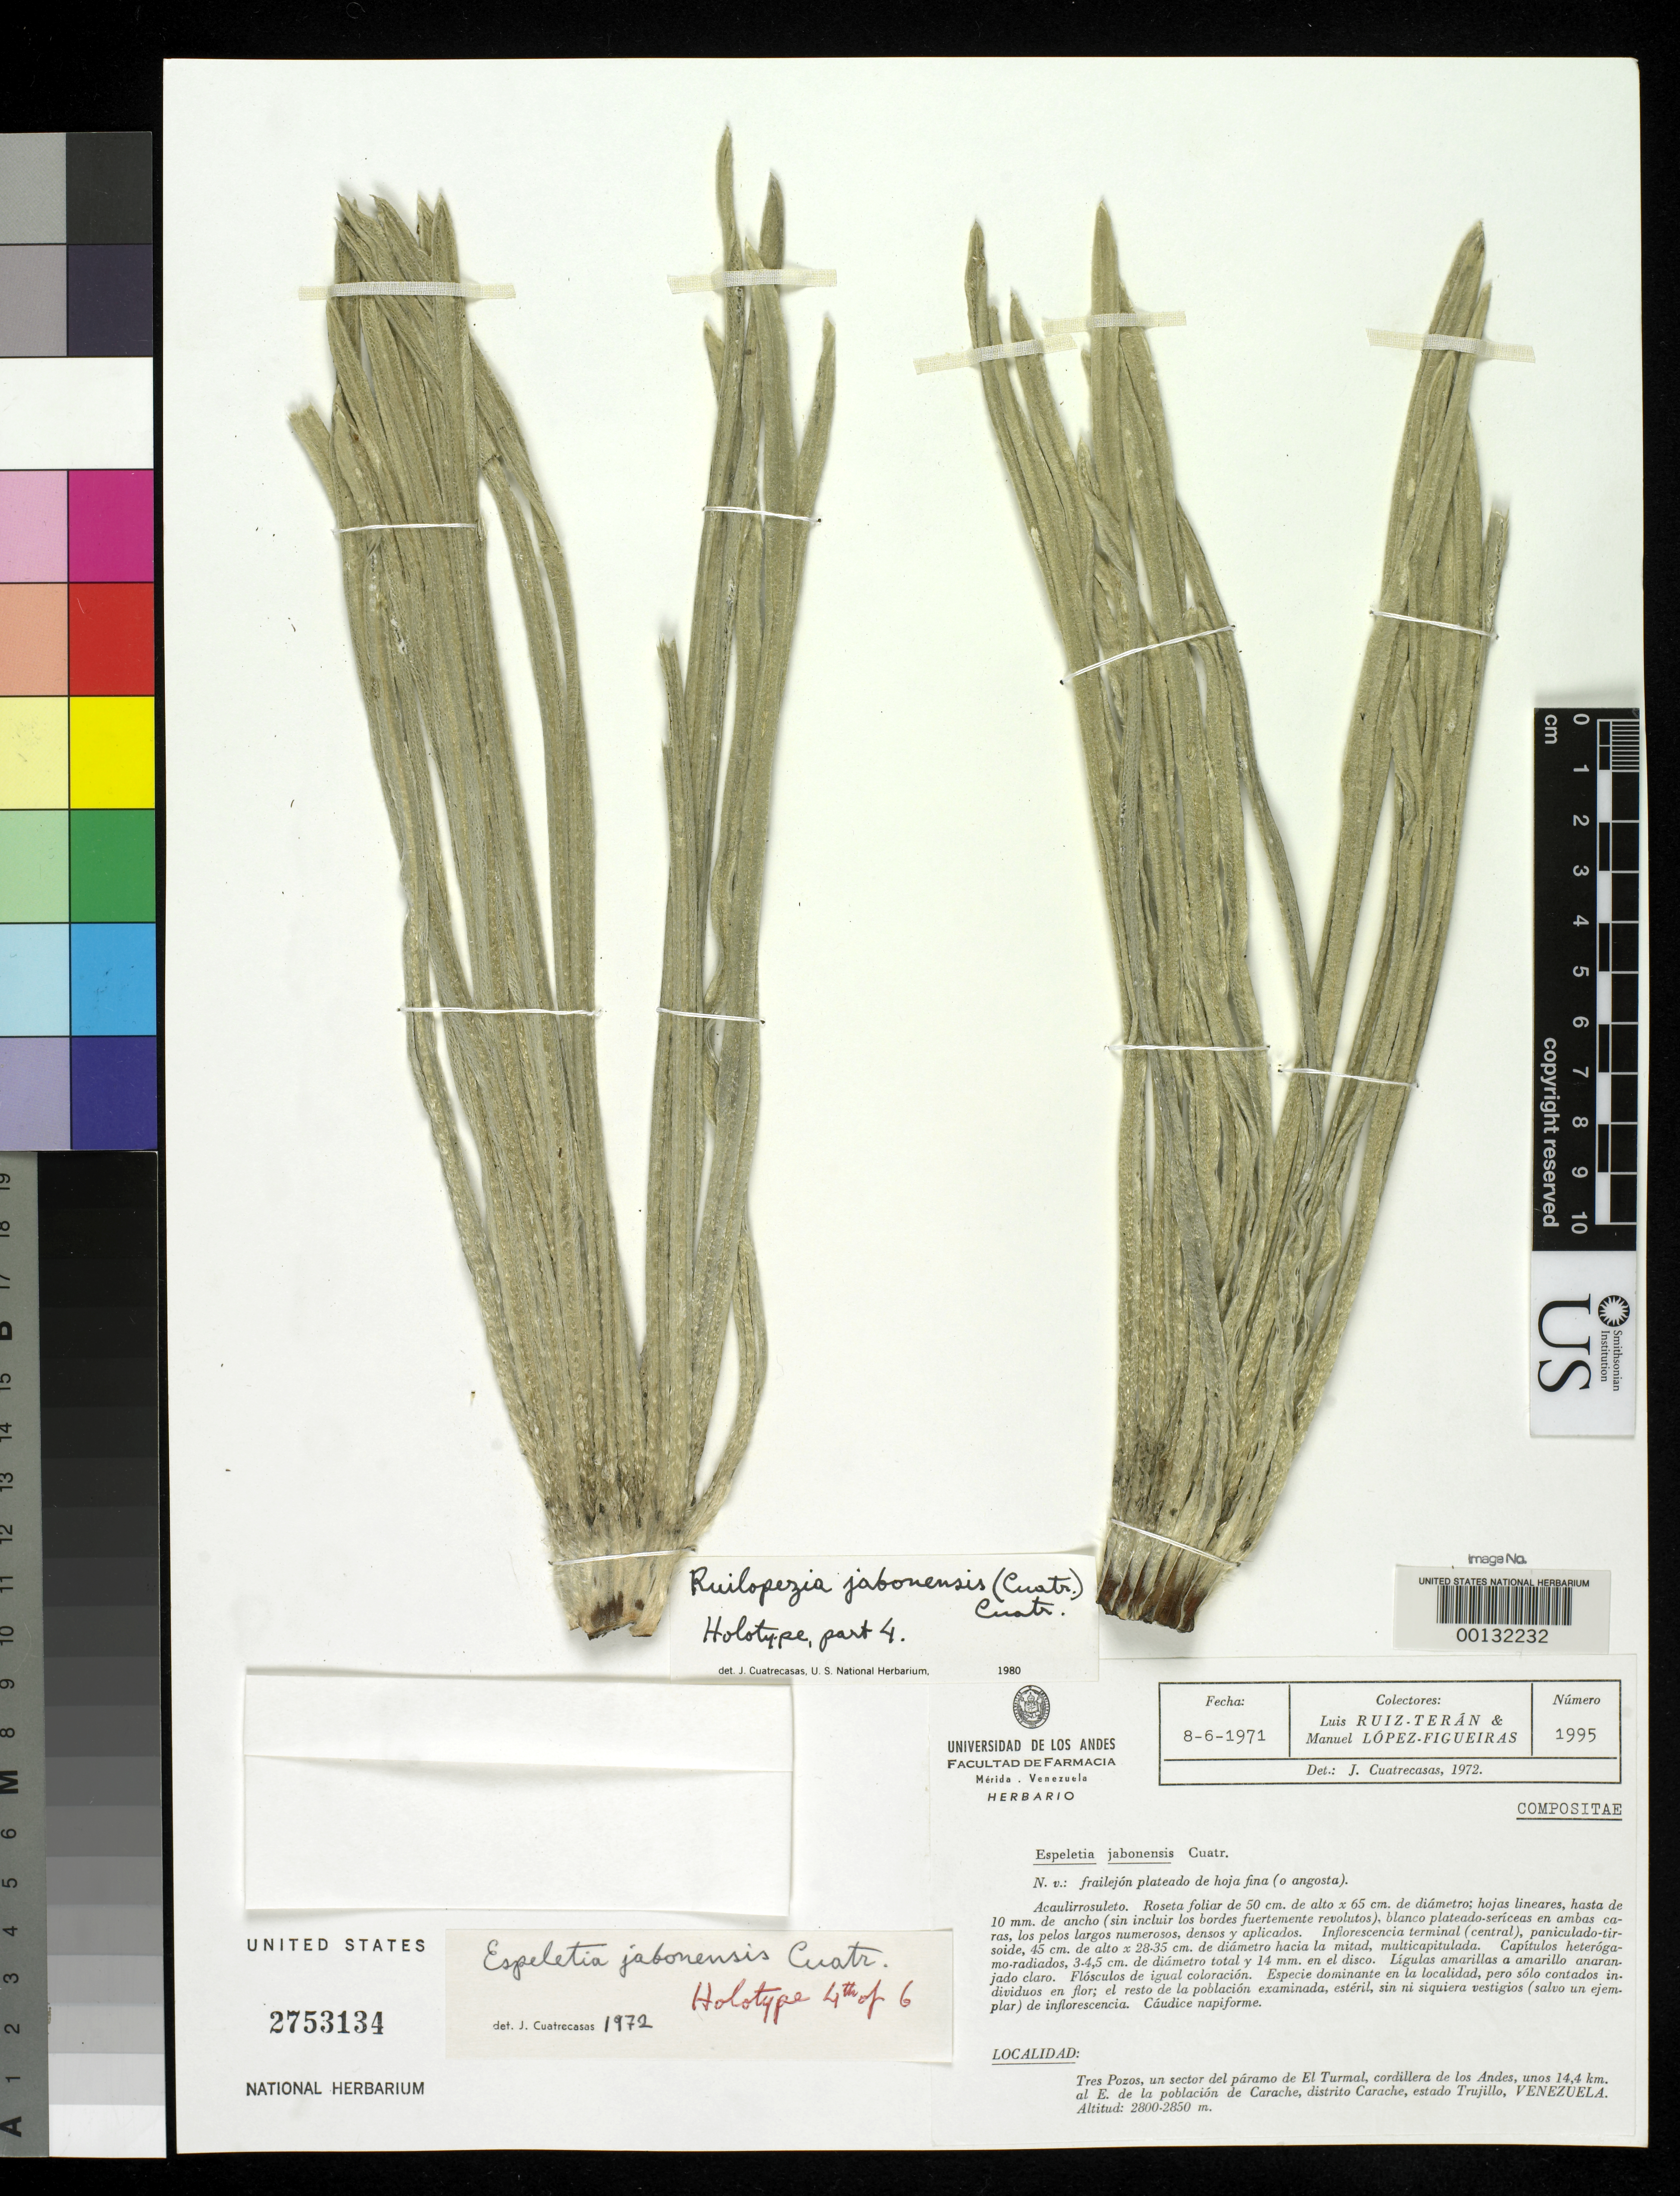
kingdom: Plantae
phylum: Tracheophyta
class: Magnoliopsida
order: Asterales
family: Asteraceae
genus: Espeletia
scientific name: Espeletia jabonensis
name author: Cuatrec.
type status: Holotype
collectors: L. E. Ruíz-Terán & M. López Figueiras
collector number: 1995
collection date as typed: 08 Jun 1971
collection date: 1971-06-08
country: Venezuela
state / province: Trujillo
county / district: Carache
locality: Tres Pozos, Páramo del Turmal, Cordillera de Los Andes, 14.4 km E de la poblacion de Carache. [Tres Pozos, Páramo del Turmal, Cordillera de Los Andes, 14.4 km E of the village of Carache.]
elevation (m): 2800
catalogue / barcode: US 2753134